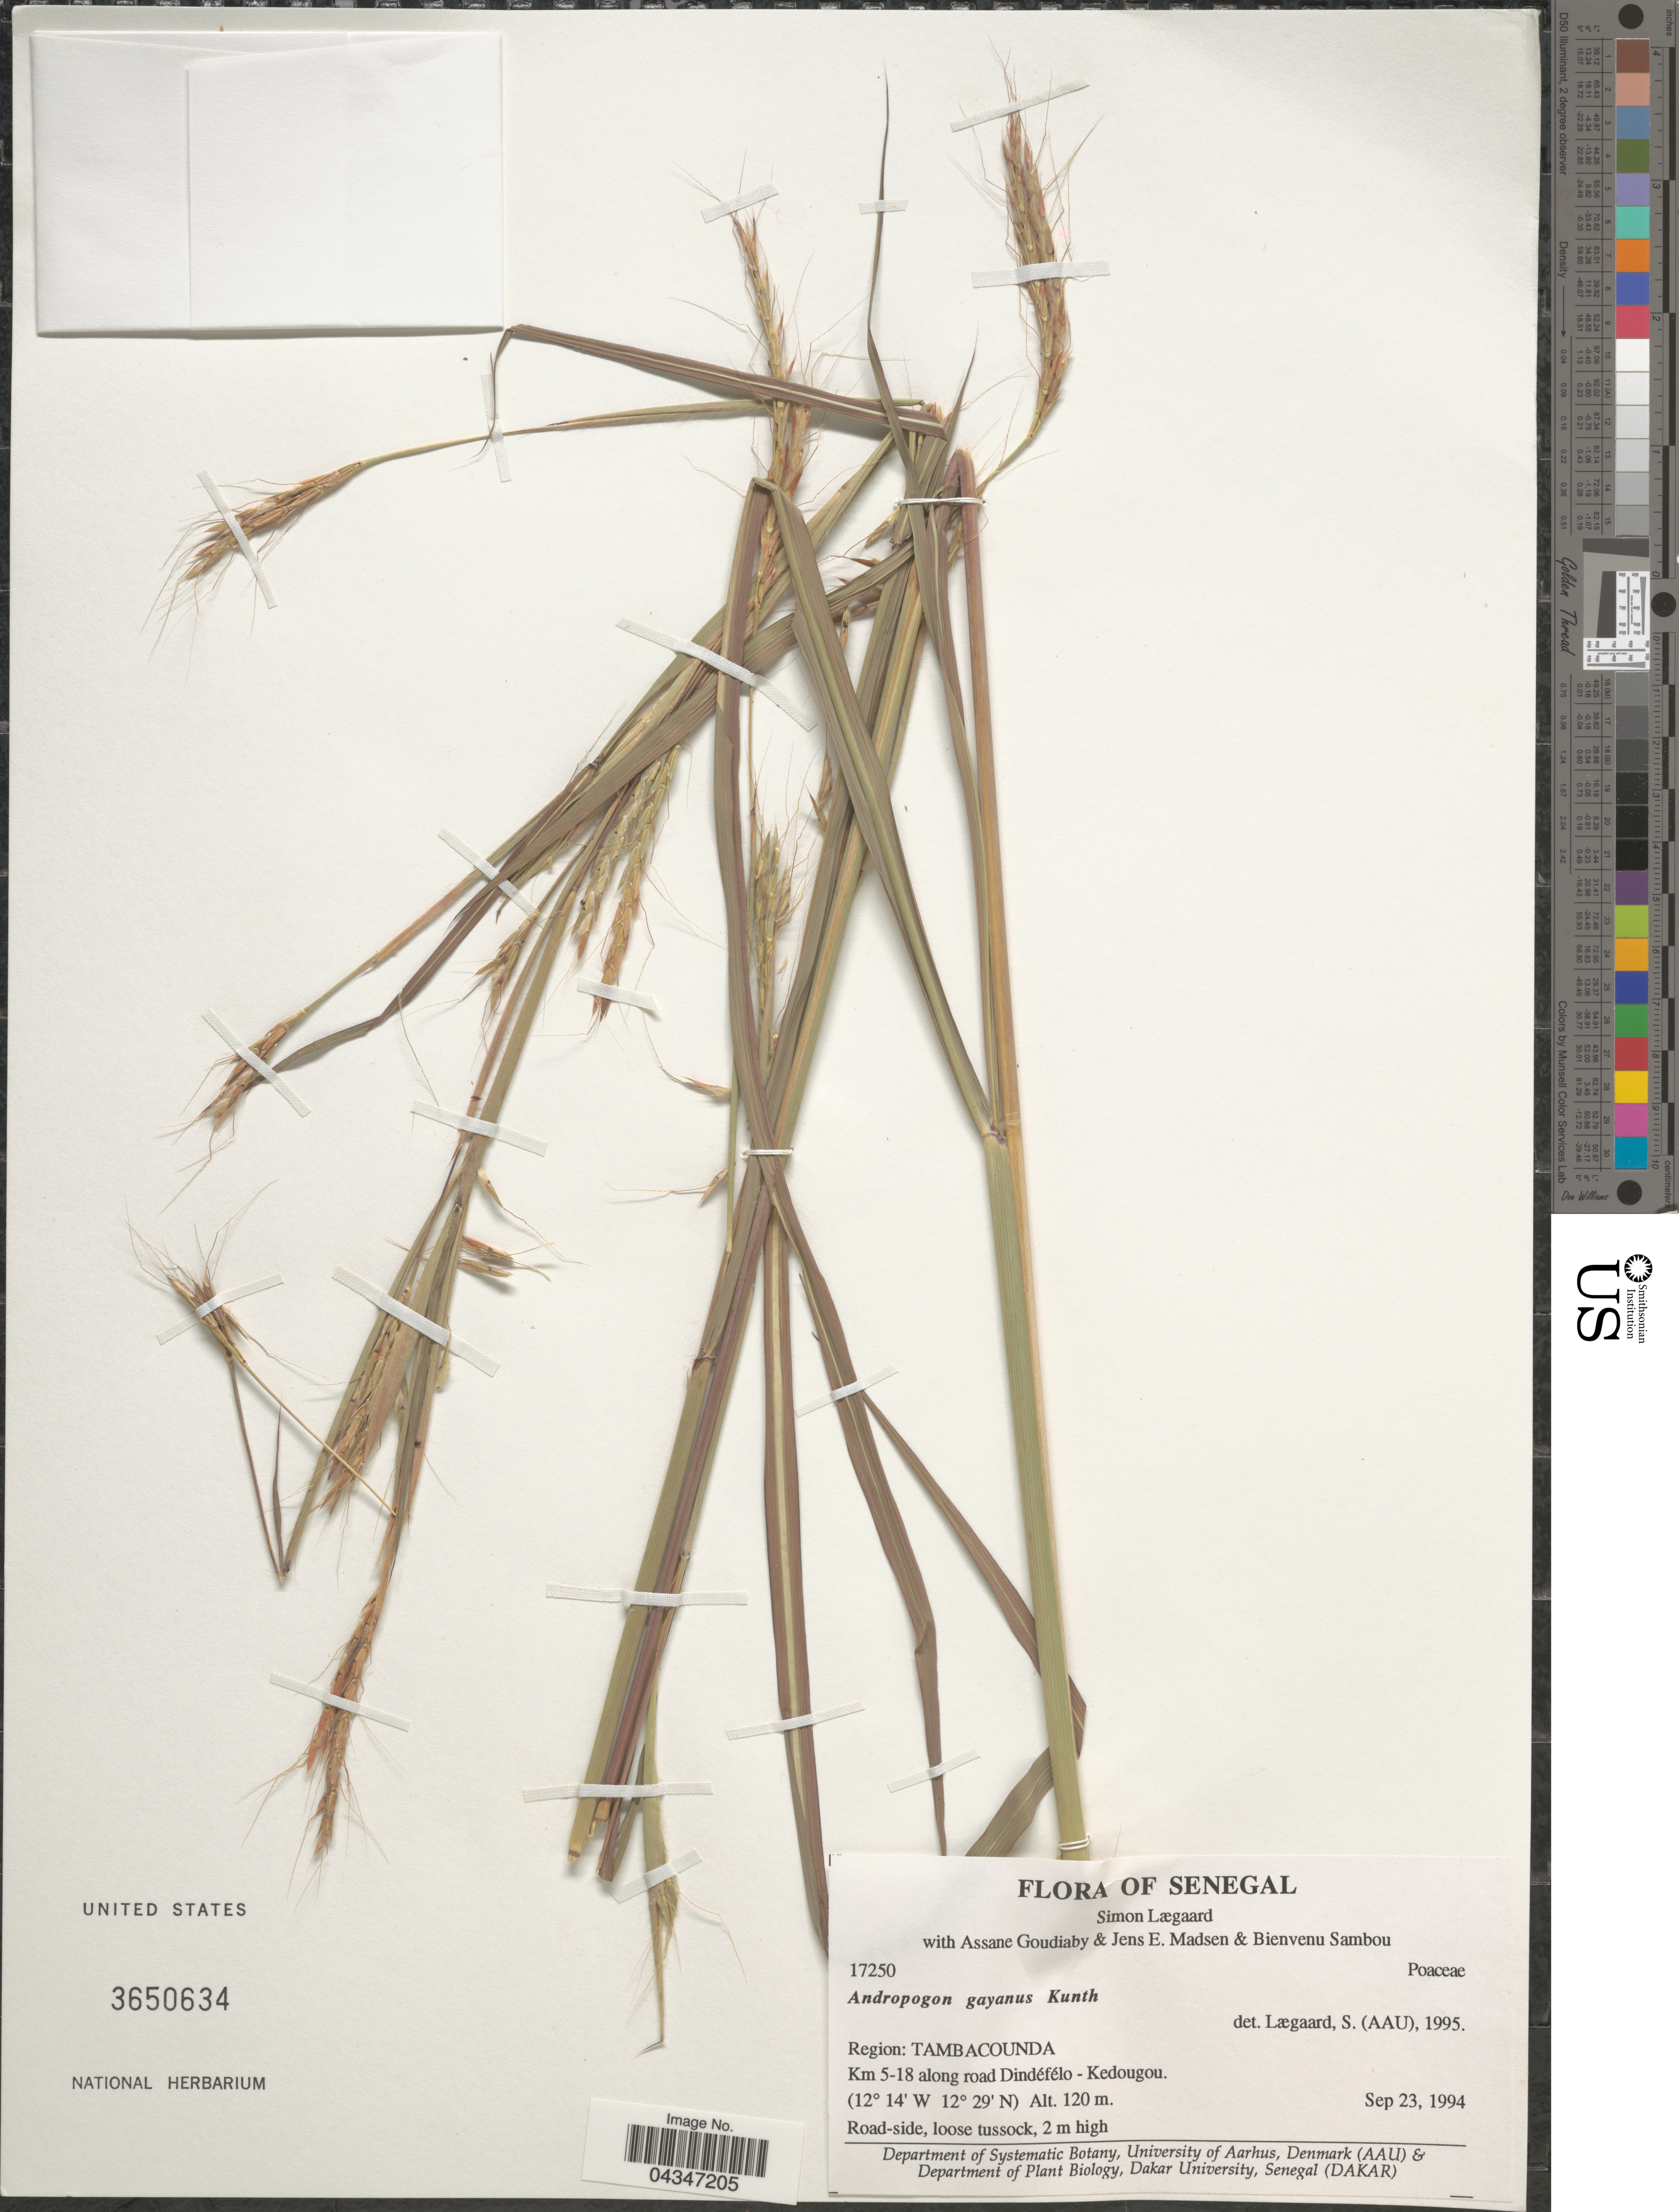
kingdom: Plantae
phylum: Tracheophyta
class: Liliopsida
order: Poales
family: Poaceae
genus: Andropogon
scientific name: Andropogon gayanus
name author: Kunth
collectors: S. Lægaard, A. Goudiaby, J. E. Madsen & B. Sambou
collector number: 17250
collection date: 1994-09-23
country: Senegal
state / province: Tambacounda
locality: Region: Tambacounda. Km 5-18 along road Dindéfélo - Kedougou.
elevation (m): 120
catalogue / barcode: US 3650634